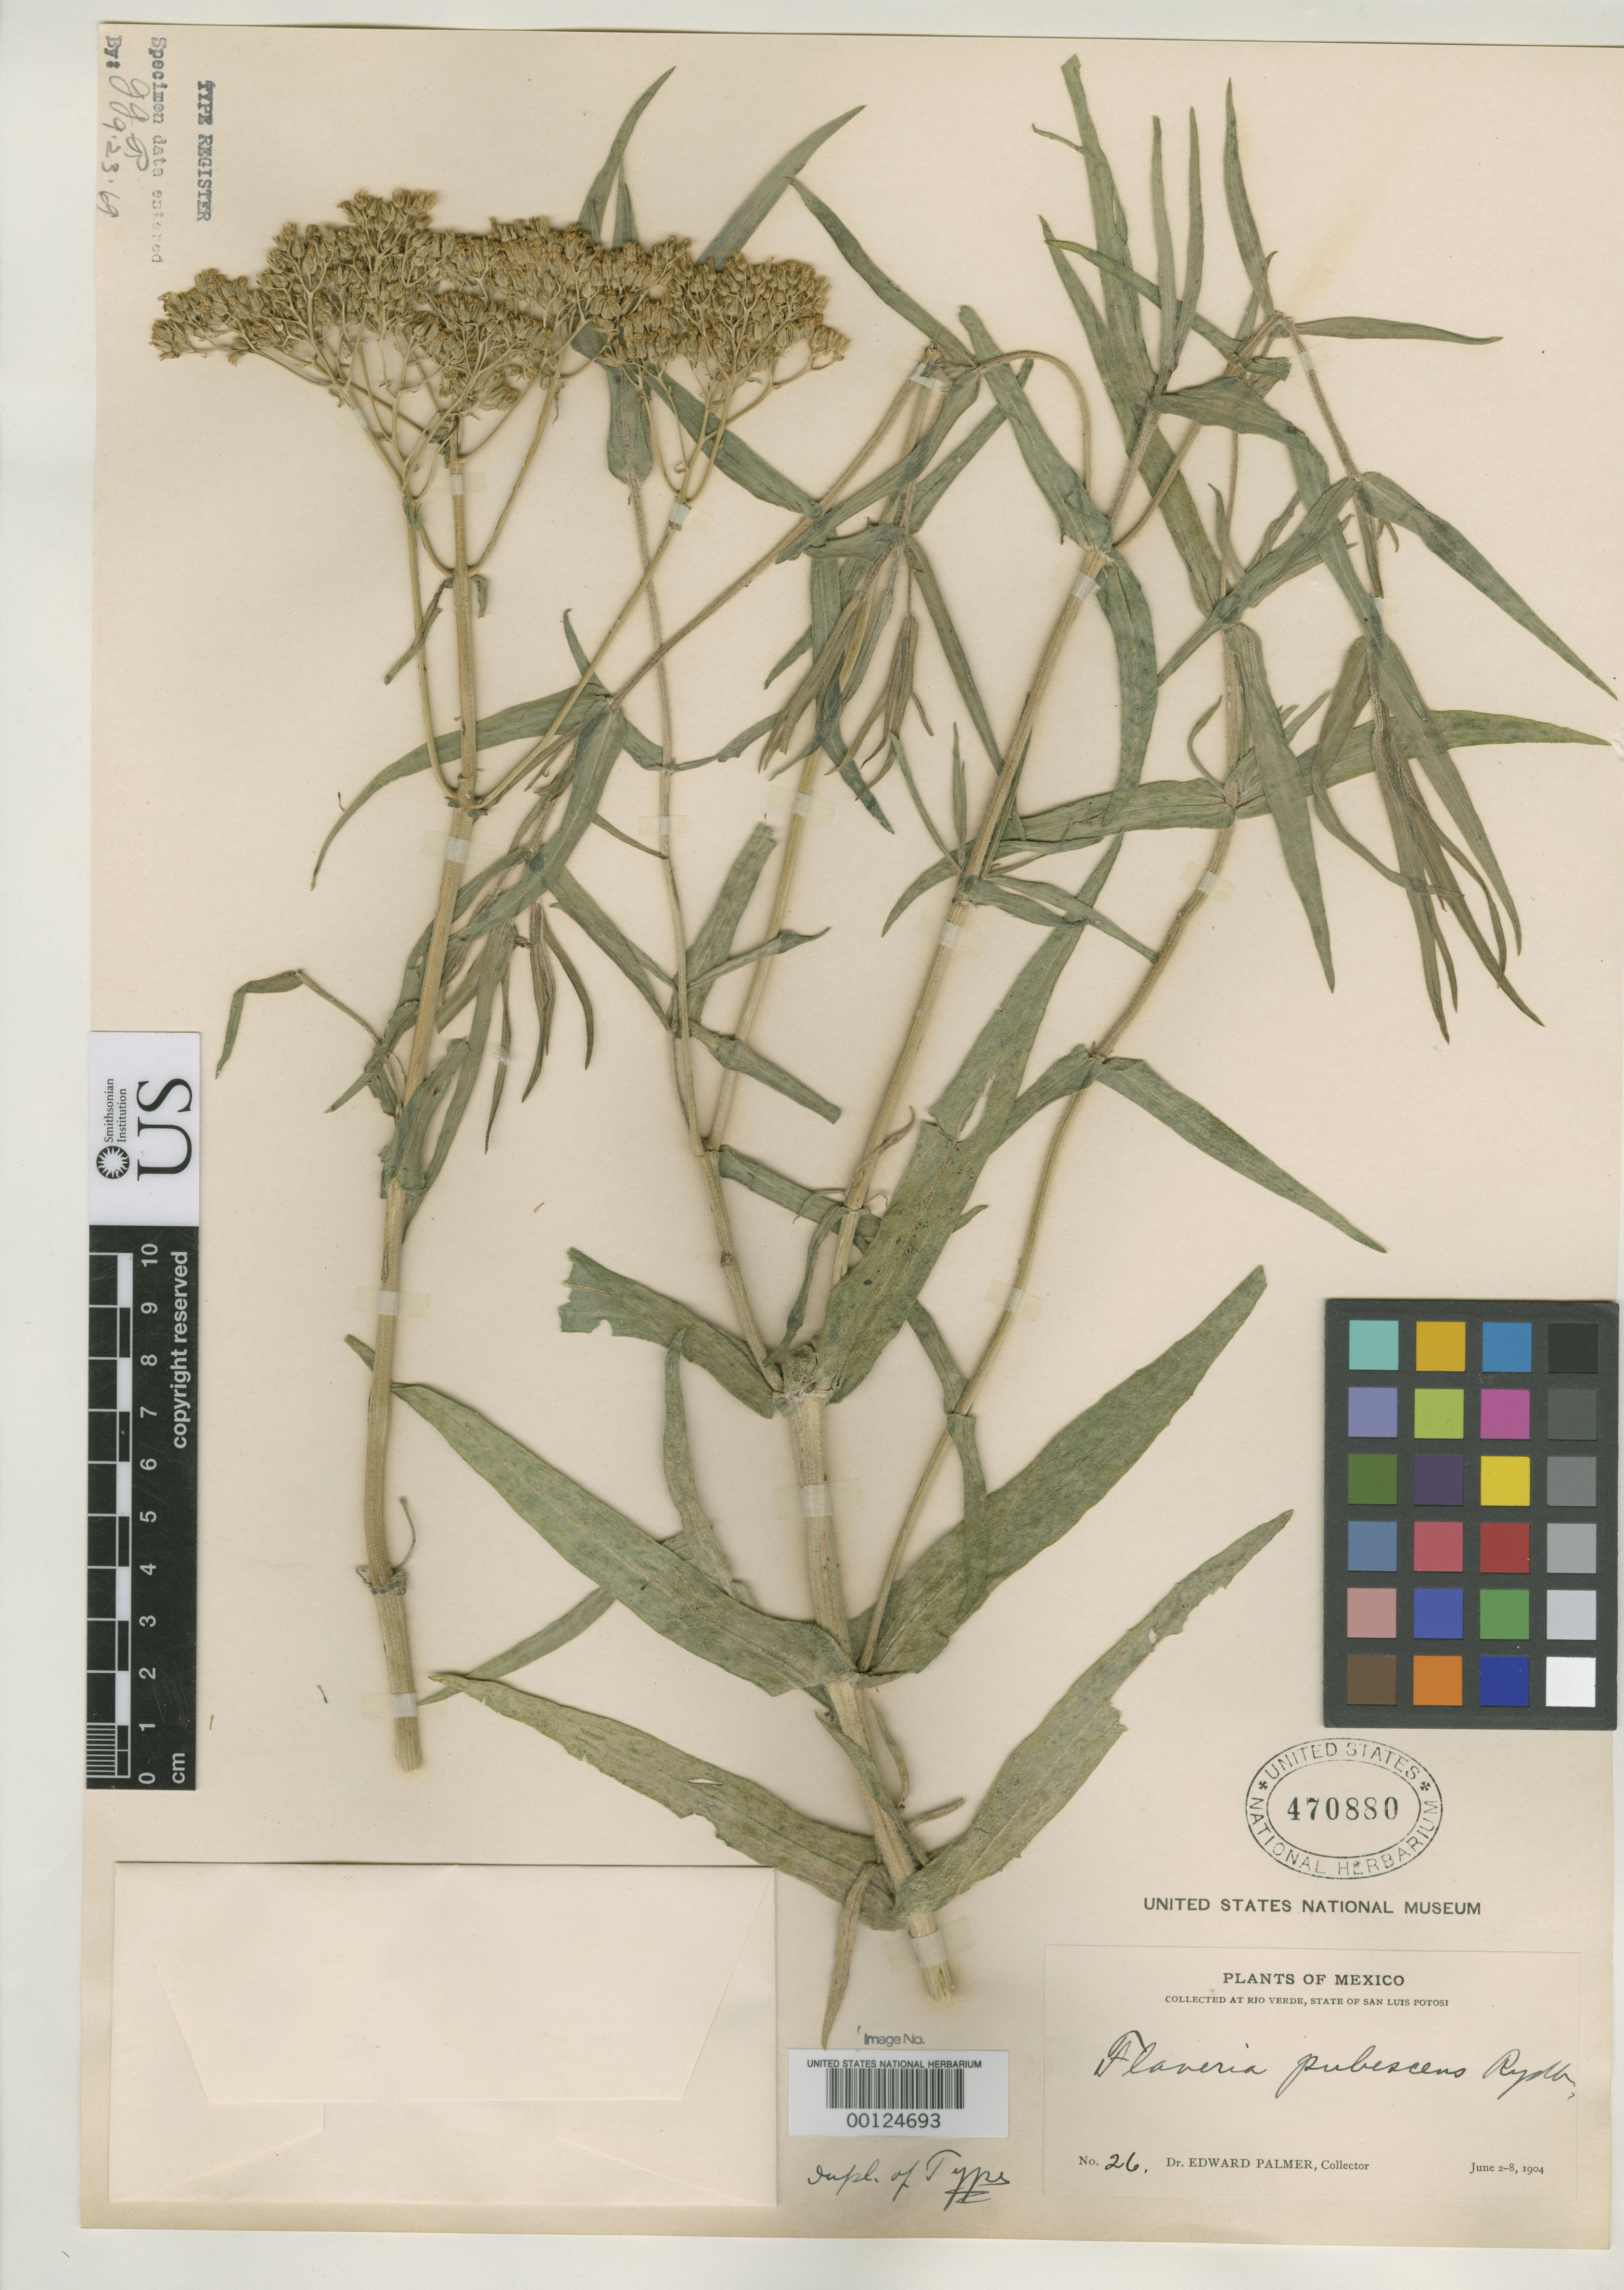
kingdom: Plantae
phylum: Tracheophyta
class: Magnoliopsida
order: Asterales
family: Asteraceae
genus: Flaveria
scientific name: Flaveria pubescens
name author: Rydb.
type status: Isotype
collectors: E. Palmer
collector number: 26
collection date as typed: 02 Jun 1904 to 08 Jun 1904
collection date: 1904-06-02/1904-06-08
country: Mexico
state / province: San Luis Potosi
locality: Rio Verde.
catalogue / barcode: US 470880